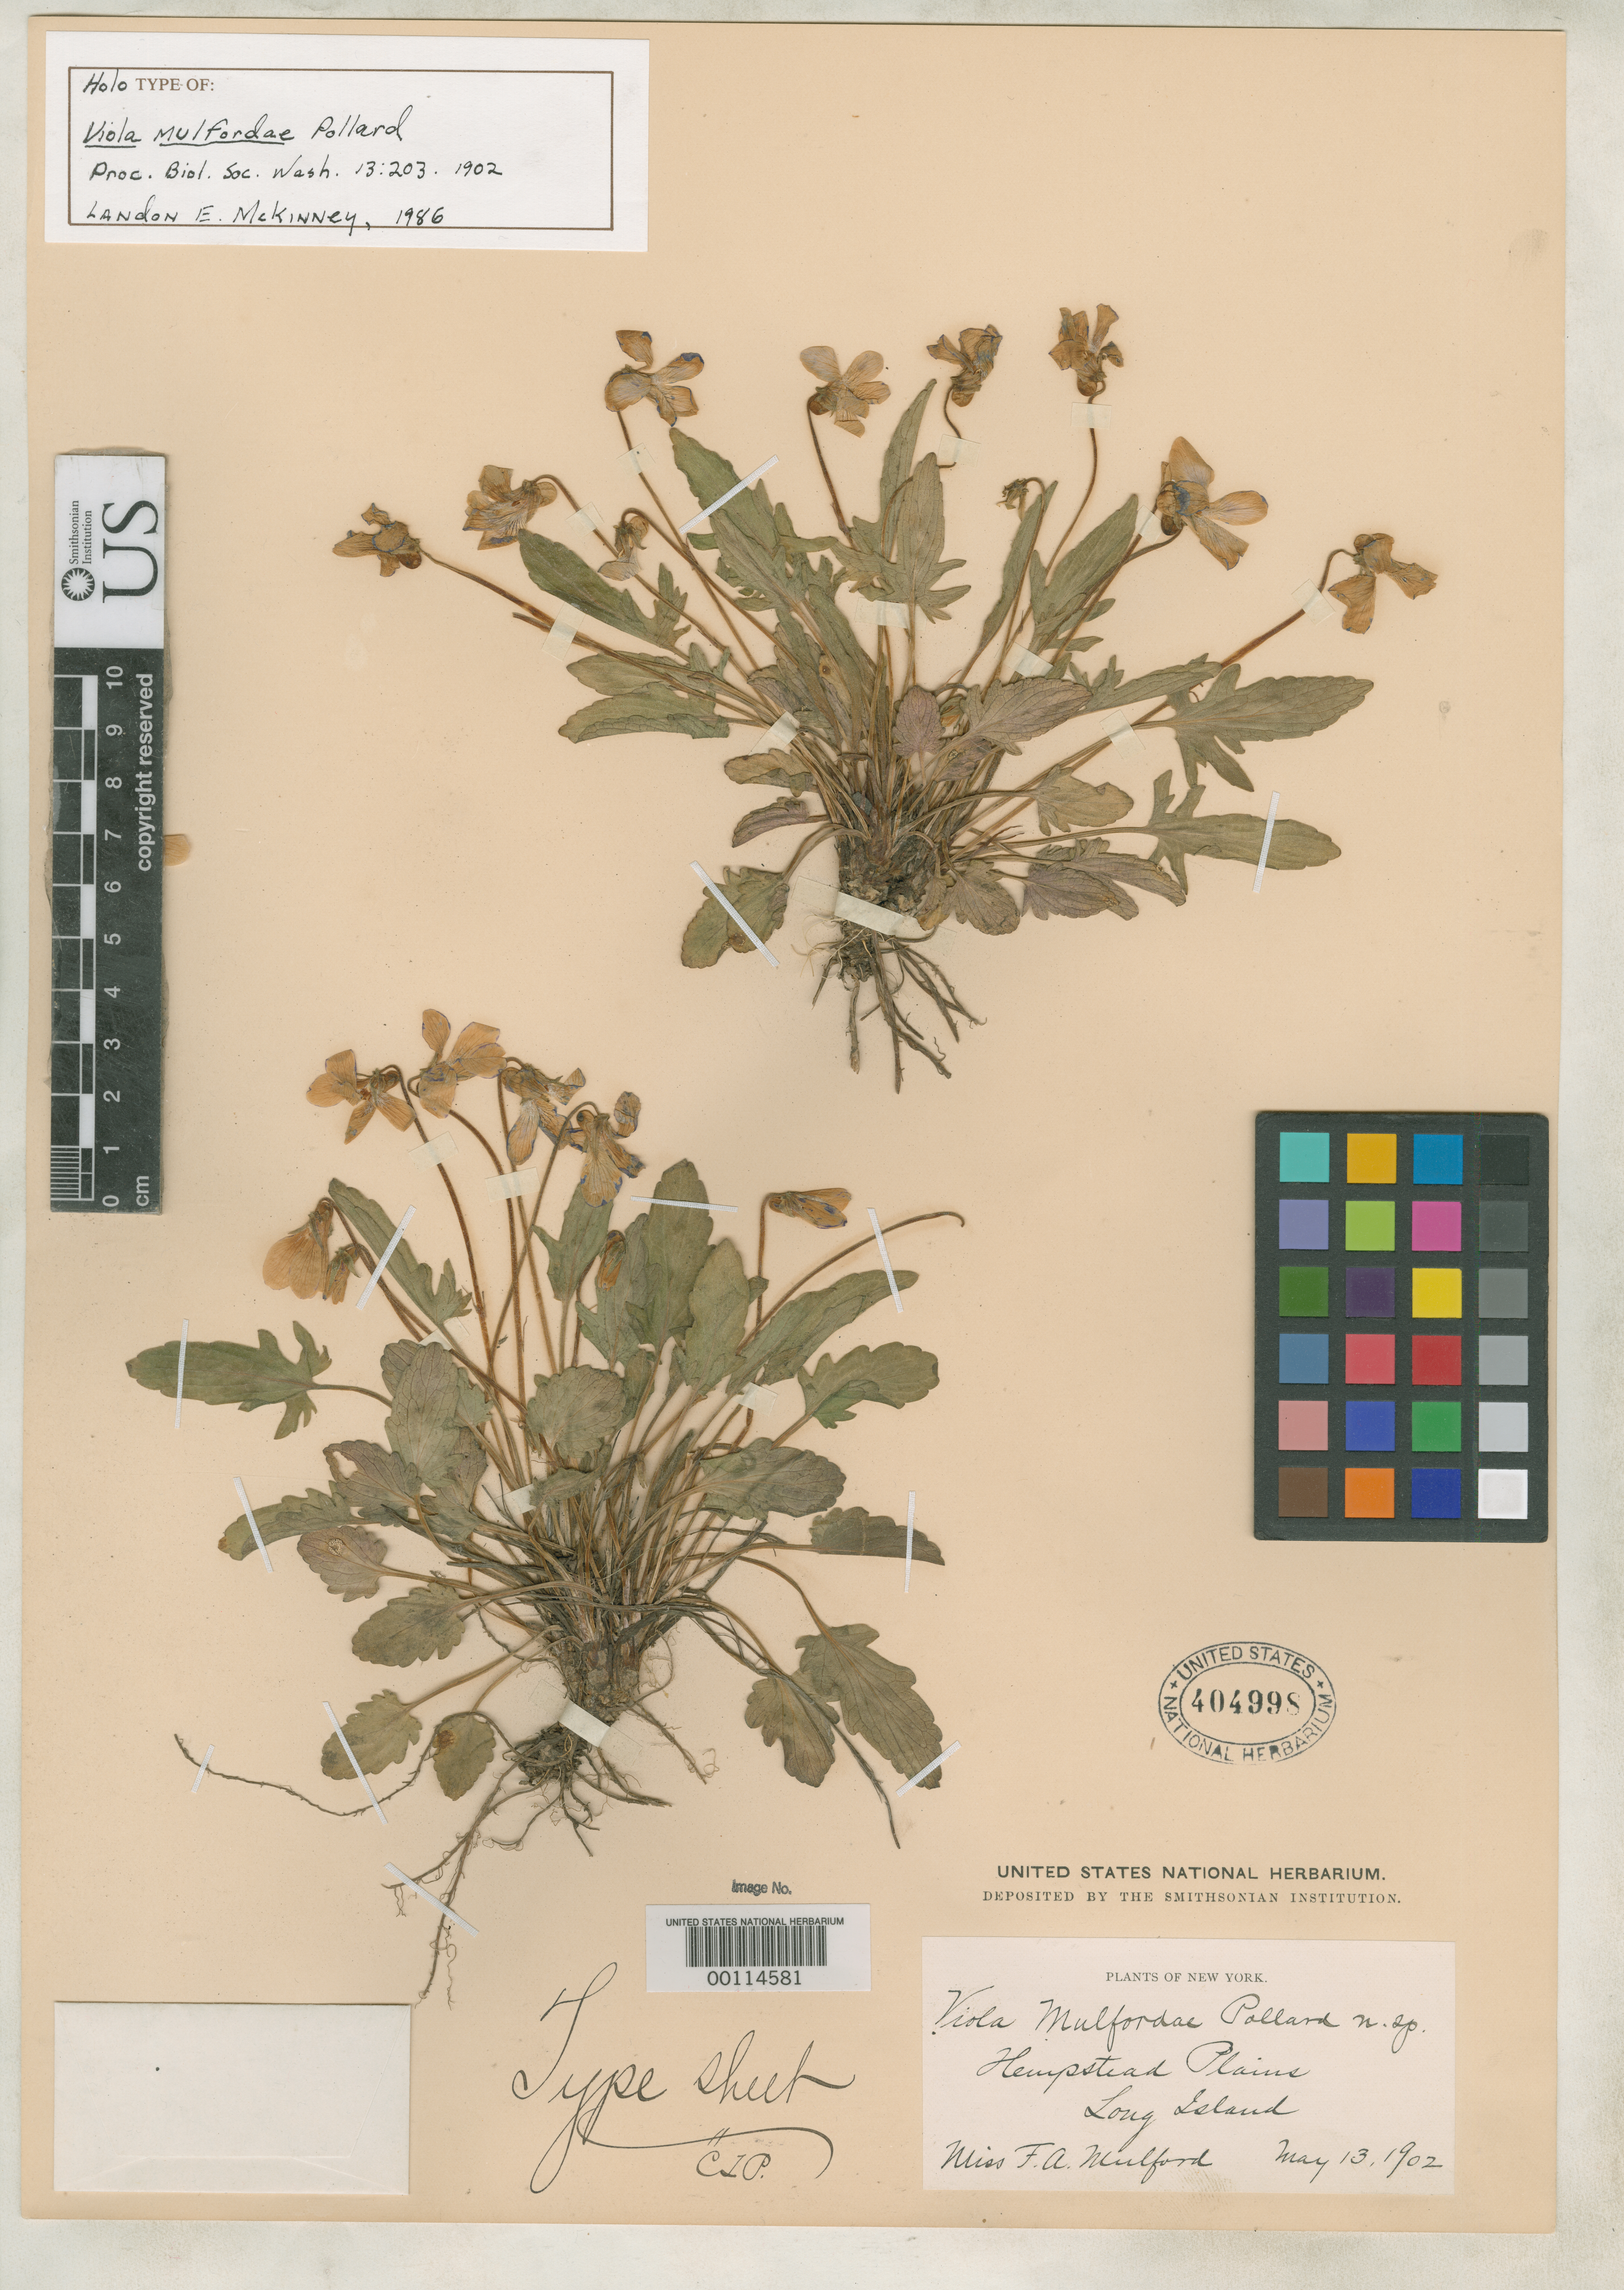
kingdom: Plantae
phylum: Tracheophyta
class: Magnoliopsida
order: Malpighiales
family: Violaceae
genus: Viola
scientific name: Viola x mulfordiae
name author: Pollard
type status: Holotype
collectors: F. Mulford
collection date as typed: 13 May 1902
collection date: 1902-05-13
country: United States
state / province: New York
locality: Long Island.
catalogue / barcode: US 404998